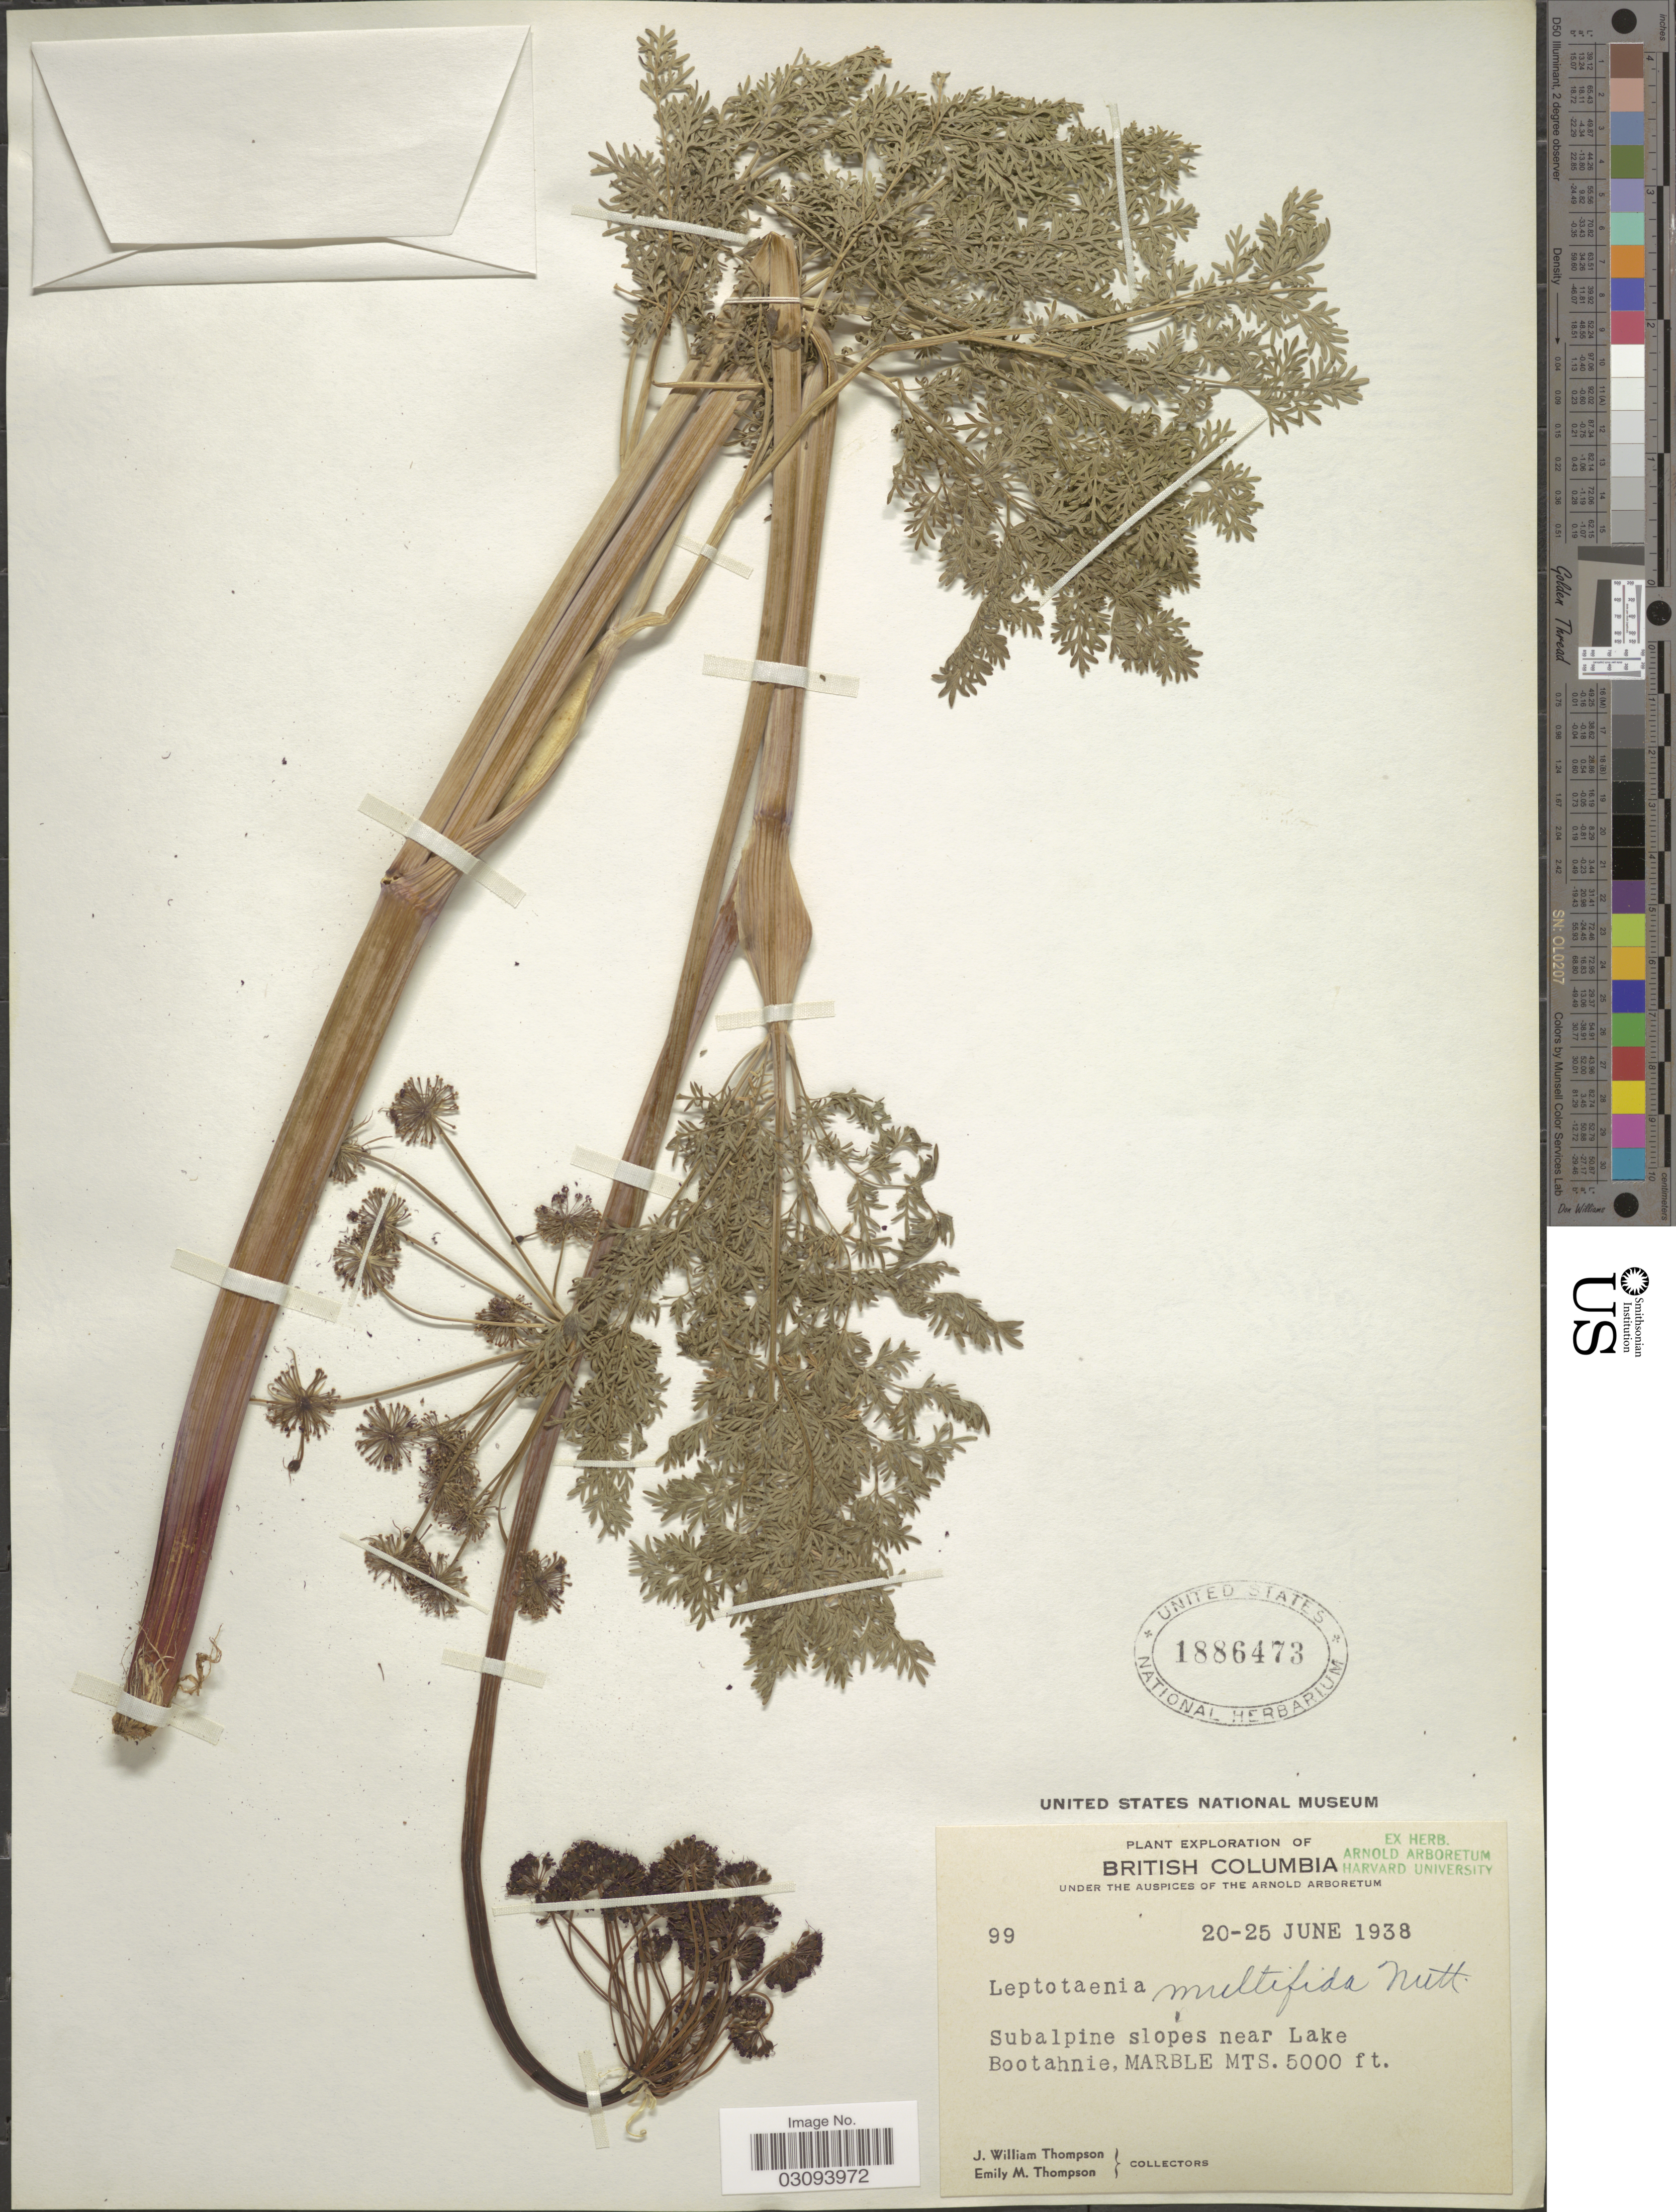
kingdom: Plantae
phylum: Tracheophyta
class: Magnoliopsida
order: Apiales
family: Apiaceae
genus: Lomatium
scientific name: Lomatium dissectum var. multifidum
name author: (Nutt.) Mathias & Constance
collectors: J. W. Thompson & E. M. Thompson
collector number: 99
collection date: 1938-06-20/1938-06-25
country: Canada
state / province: British Columbia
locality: Subalpine slopes near Lake Bootahnie, Marble Mts.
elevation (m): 1524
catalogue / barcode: US 1886473